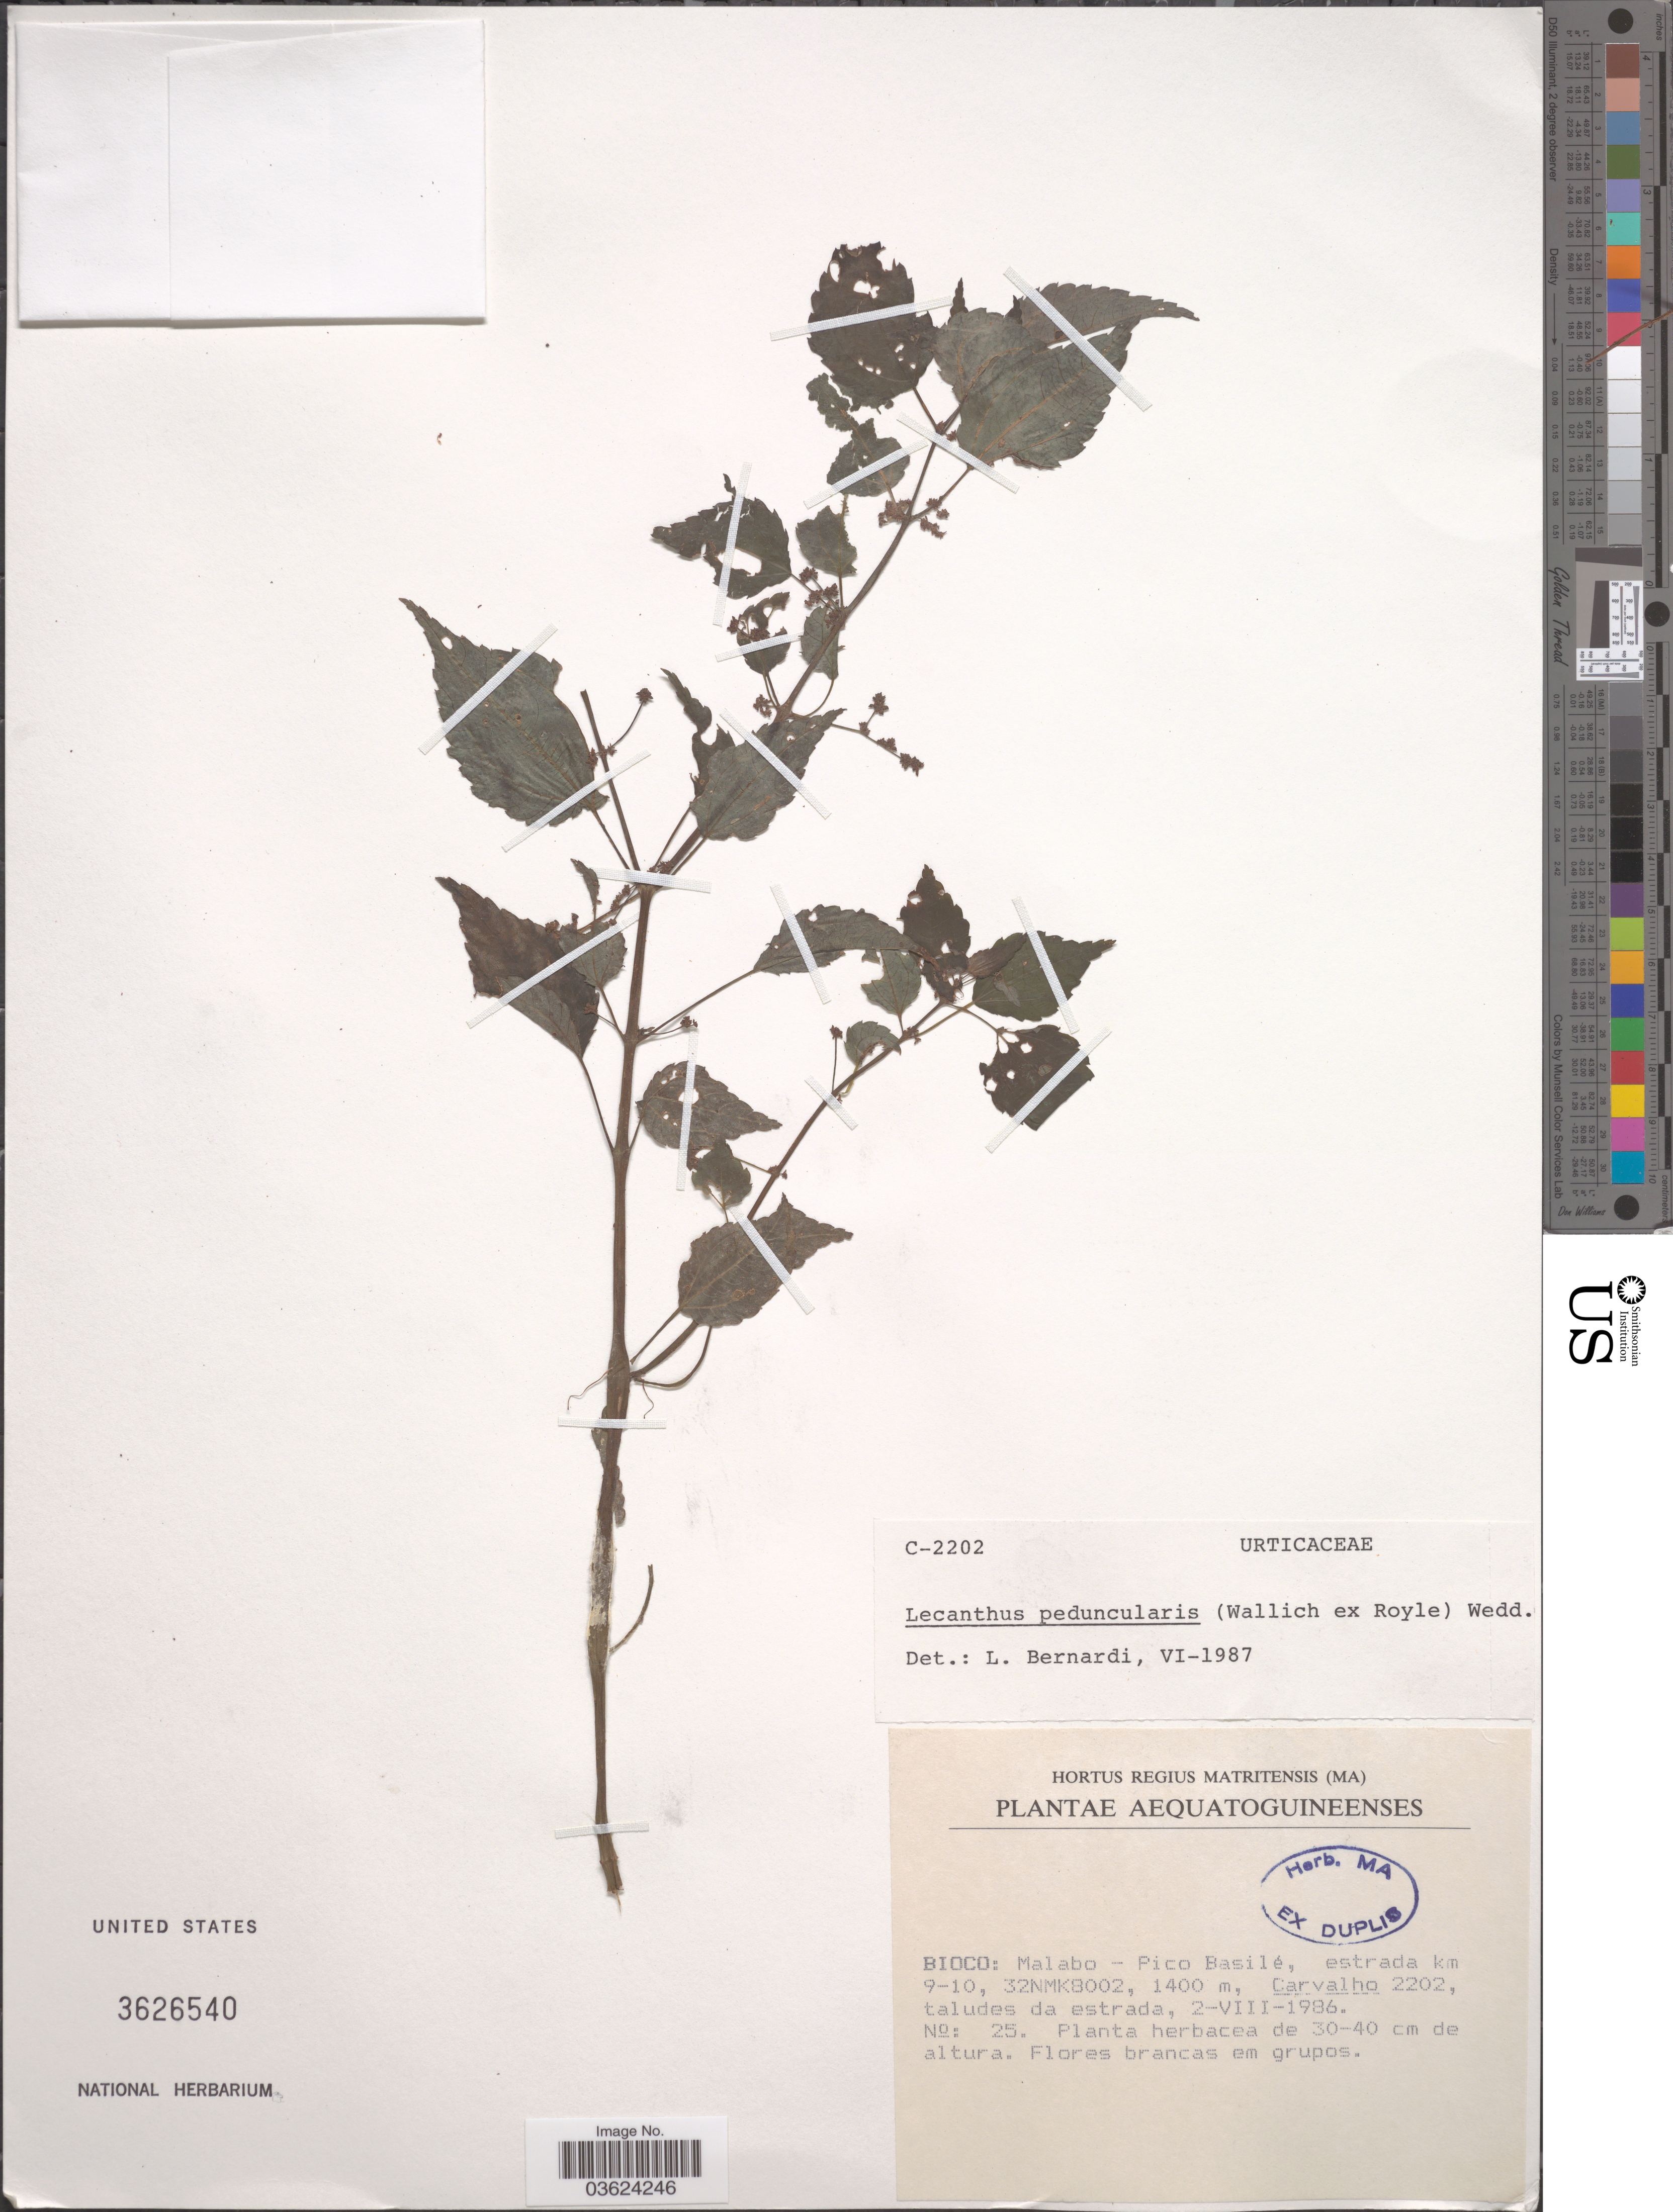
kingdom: Plantae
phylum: Tracheophyta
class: Magnoliopsida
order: Rosales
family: Urticaceae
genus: Lecanthus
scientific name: Lecanthus peduncularis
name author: (Wall. ex Royle) Wedd.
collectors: Carvalho, --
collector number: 2202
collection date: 1986-08-02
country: Equatorial Guinea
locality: Aequatoguineenses. Bioco: Malabo - Pico Basilé, estrada km 9-10, 32NMK8002.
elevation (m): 1400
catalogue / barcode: US 3626540